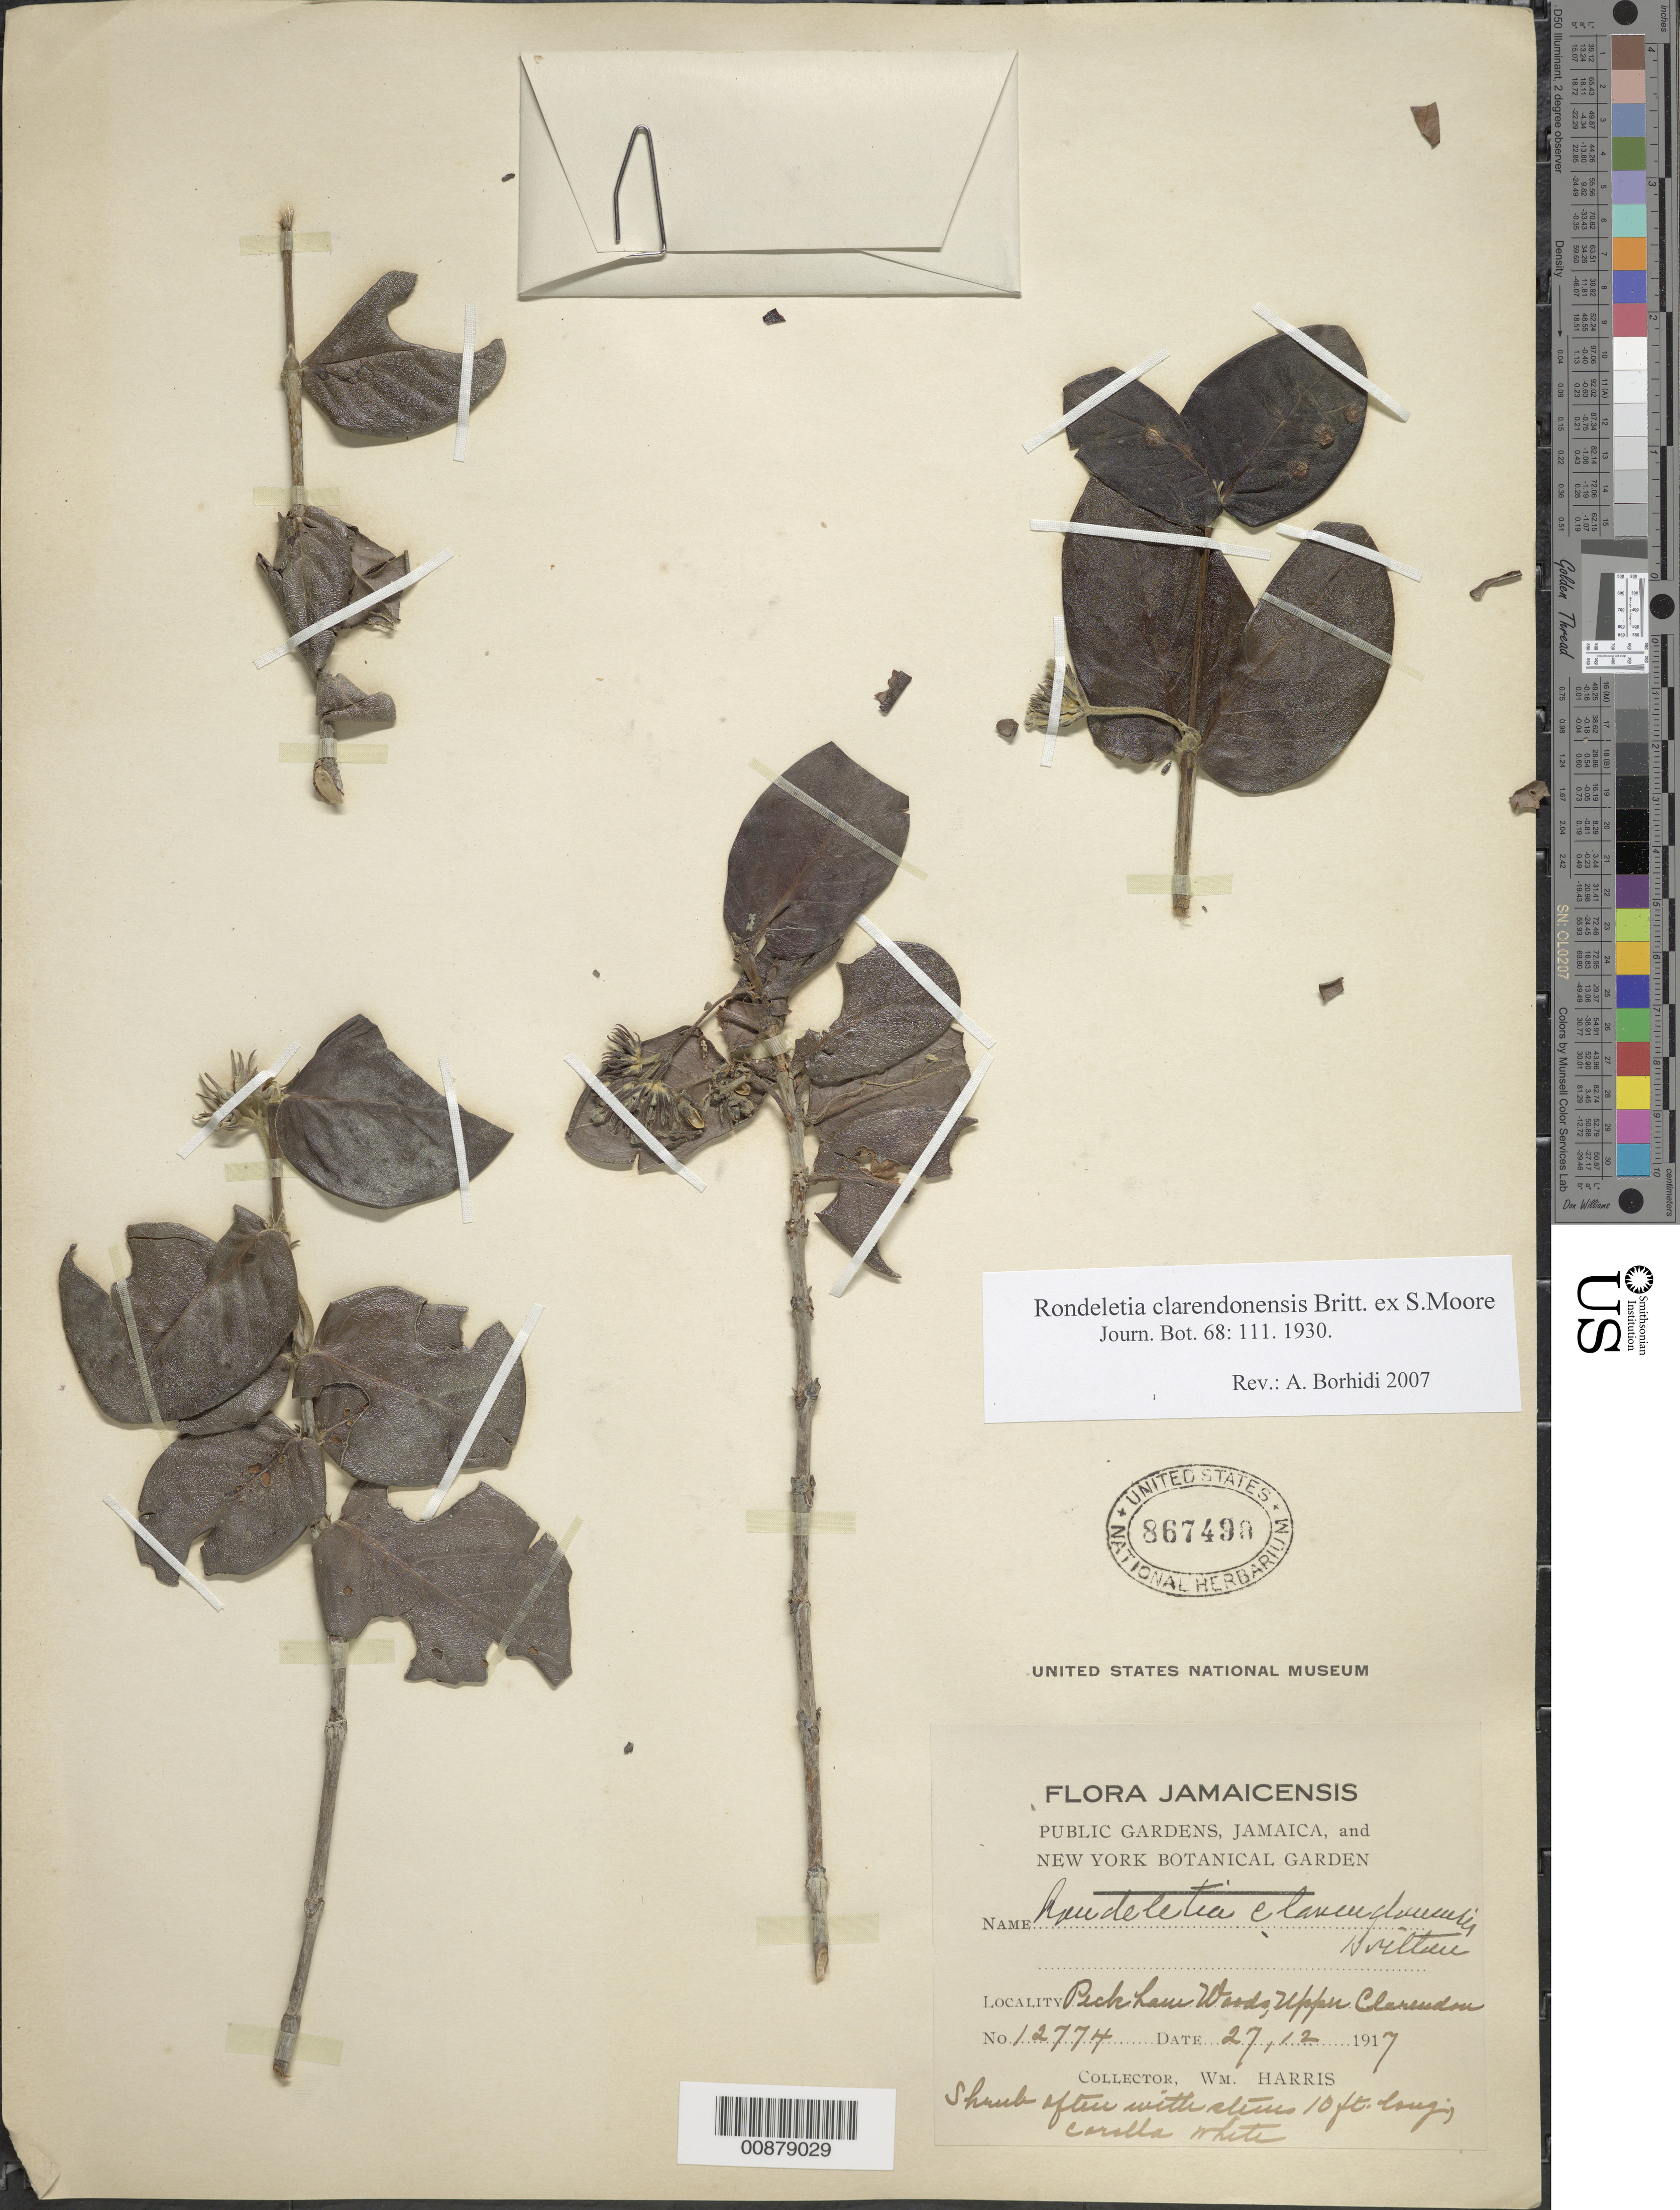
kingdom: Plantae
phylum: Tracheophyta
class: Magnoliopsida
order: Gentianales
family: Rubiaceae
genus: Rondeletia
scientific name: Rondeletia clarendonensis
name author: Britton ex S. Moore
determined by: Borhidi, Attila L.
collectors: W. H. Harris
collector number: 12774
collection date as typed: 27 Dec 1917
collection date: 1917-12-27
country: Jamaica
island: Jamaica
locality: Pickham Woods, upper Clarendon.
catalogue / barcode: US 867498